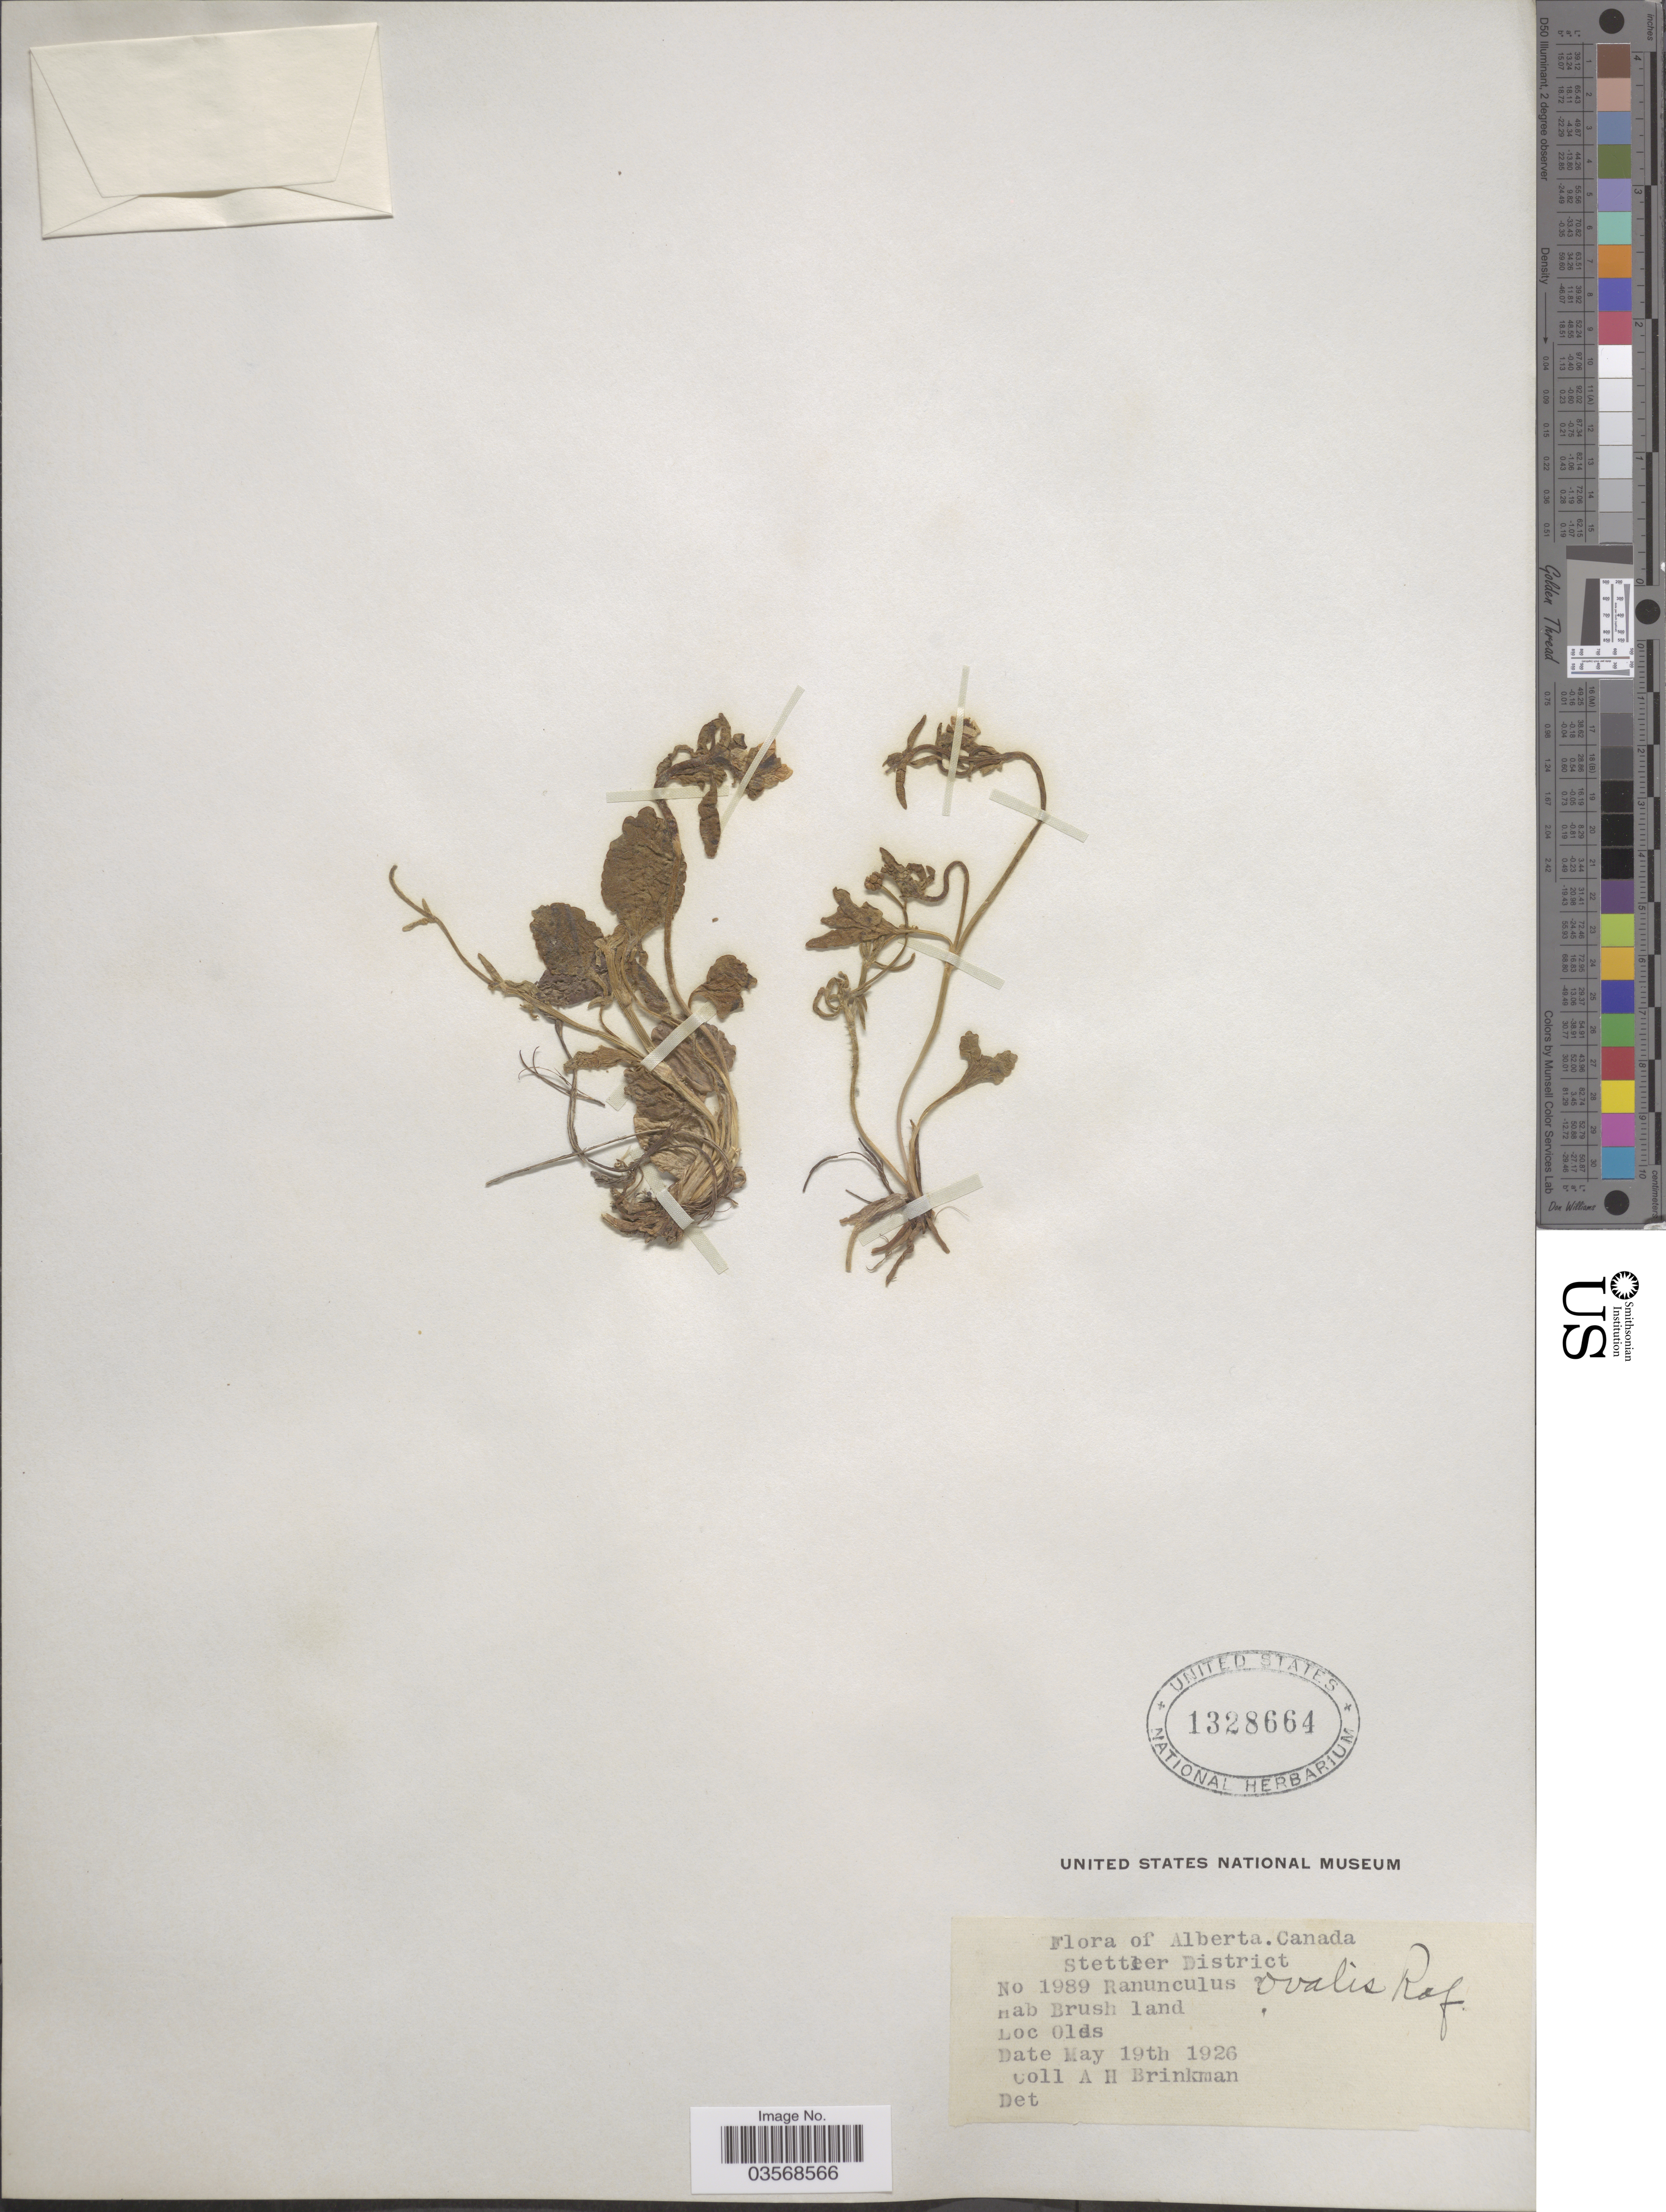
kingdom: Plantae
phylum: Tracheophyta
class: Magnoliopsida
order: Ranunculales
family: Ranunculaceae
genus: Ranunculus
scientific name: Ranunculus ovalis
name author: Raf.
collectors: A. Brinkman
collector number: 1989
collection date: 1926-05-19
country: Canada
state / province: Alberta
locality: Stettler District. Brush Land, Olds.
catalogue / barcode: US 1328664